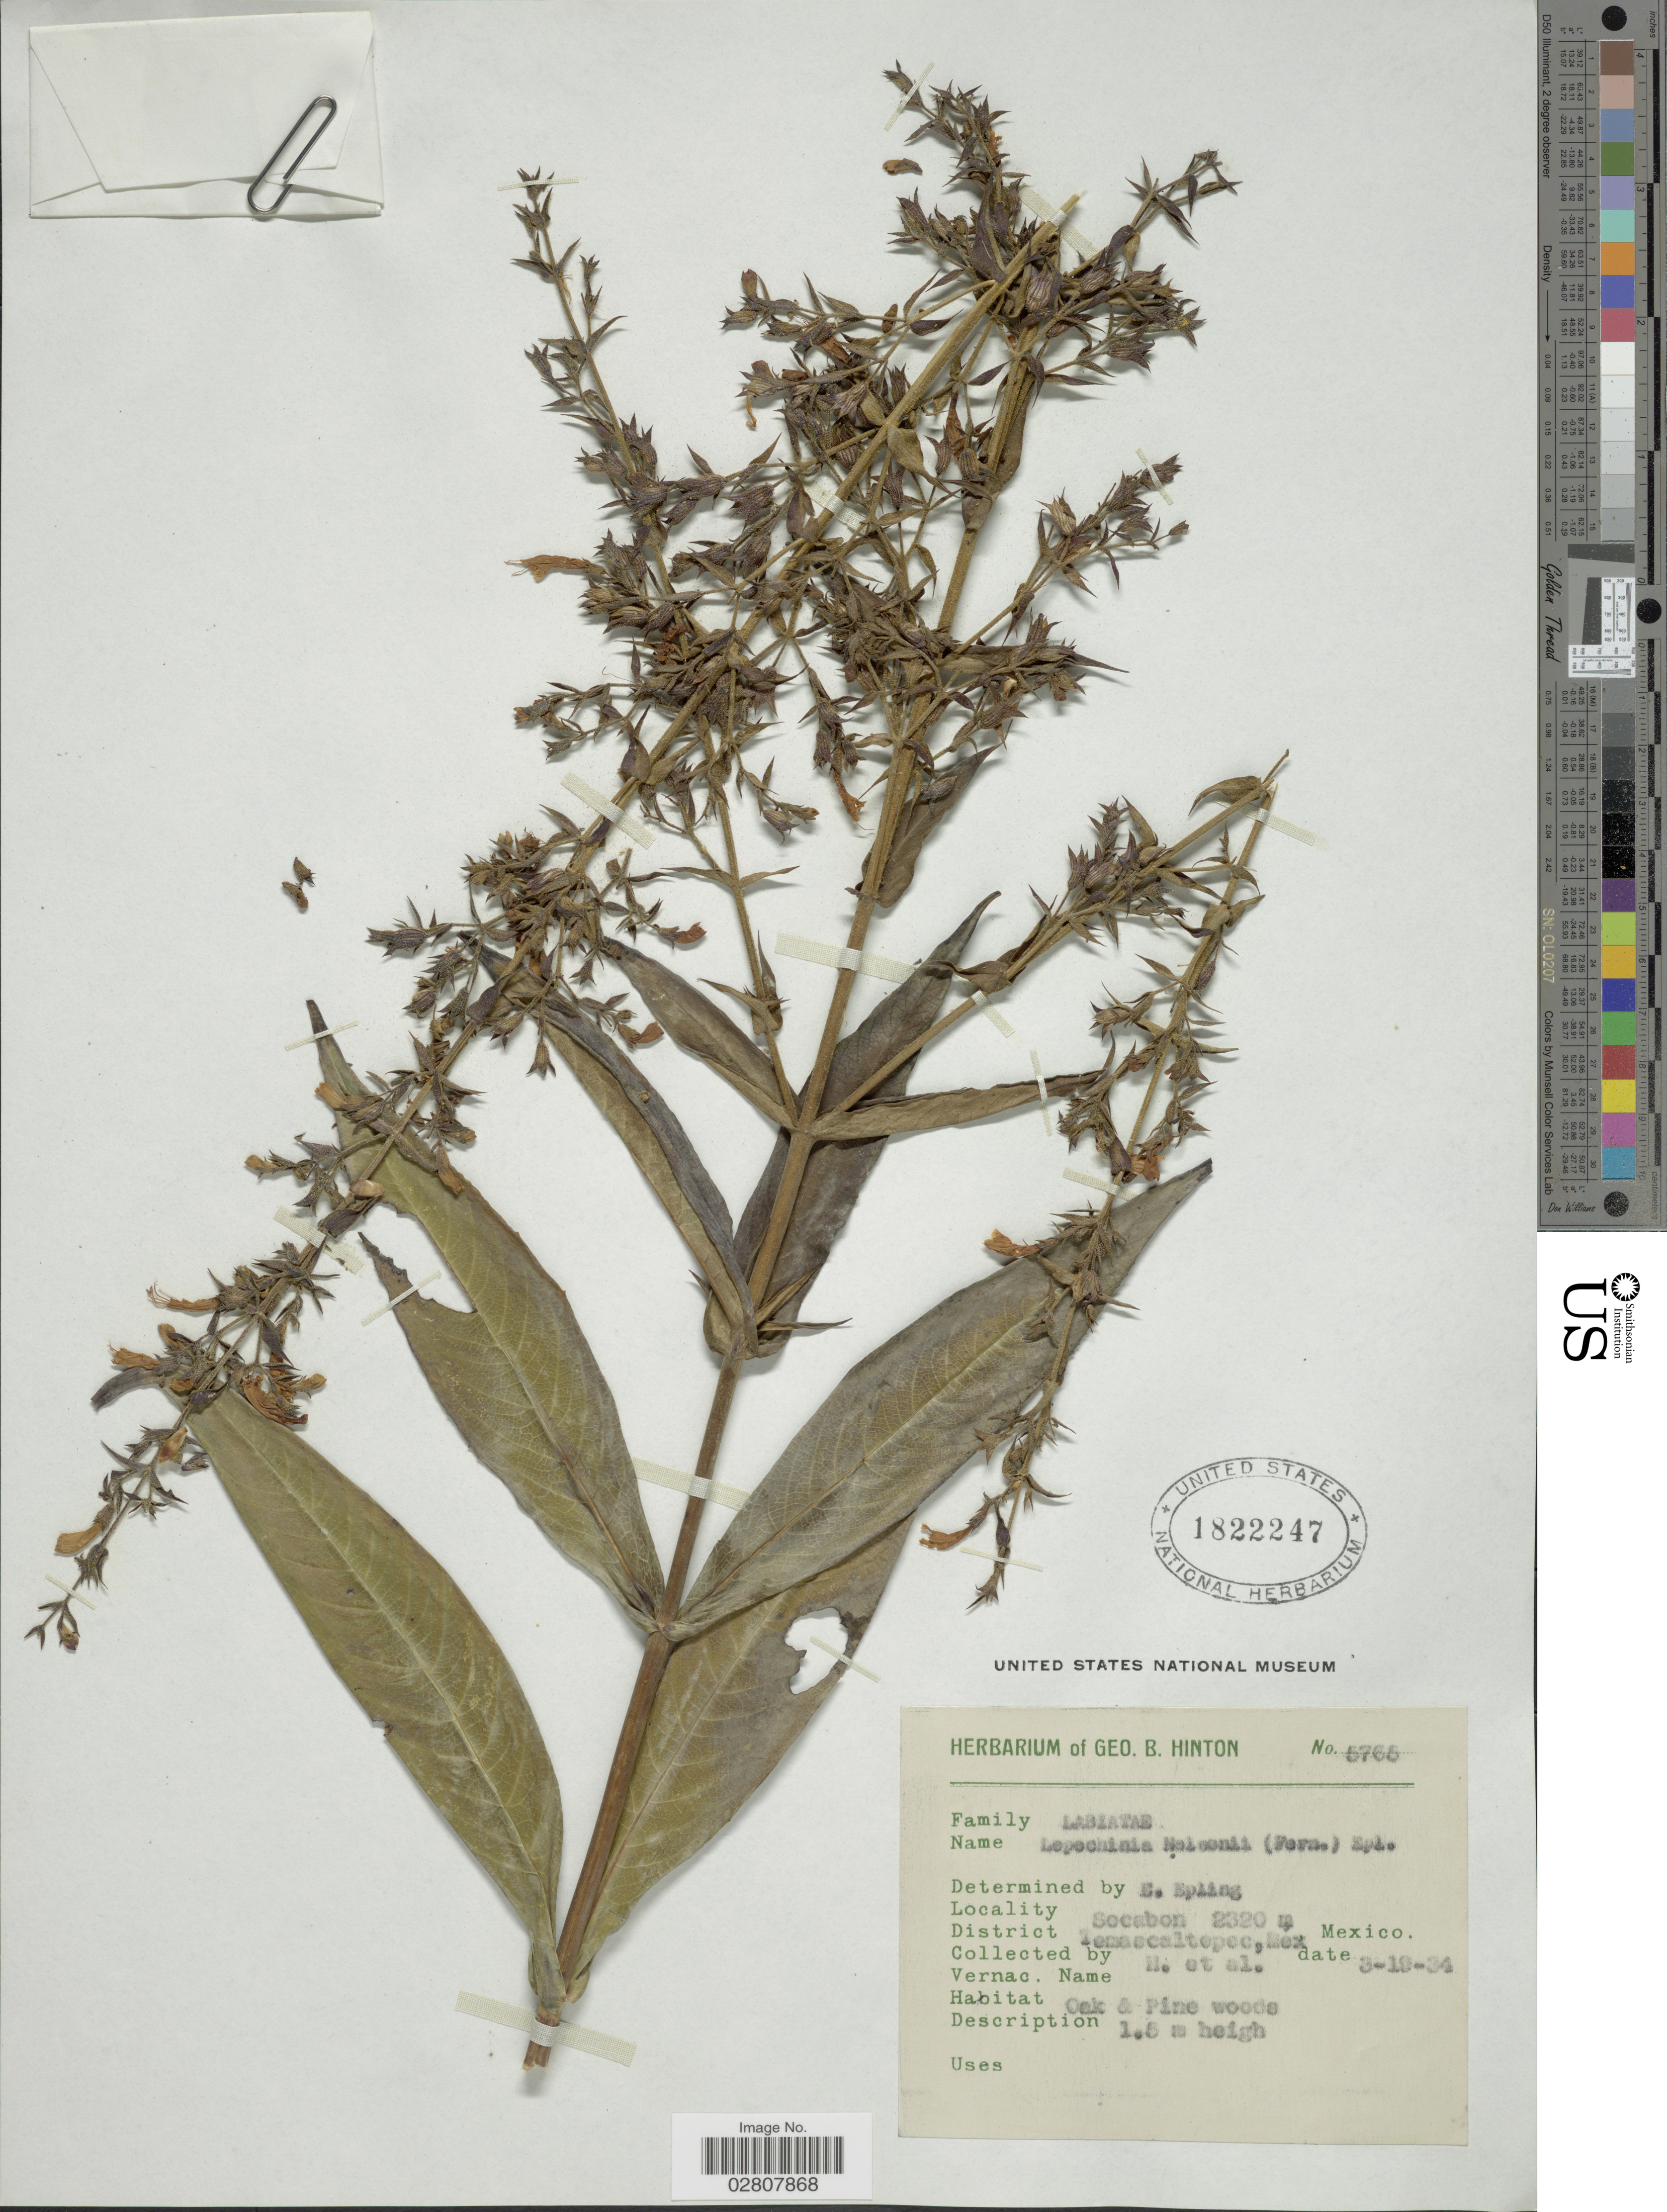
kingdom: Plantae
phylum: Tracheophyta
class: Magnoliopsida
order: Lamiales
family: Lamiaceae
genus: Lepechinia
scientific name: Lepechinia nelsonii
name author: (Fernald) Epling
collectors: G. B. Hinton & et al.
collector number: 5766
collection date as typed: Transcribed d/m/y: 19/3/24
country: Mexico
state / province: México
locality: Socabon. District Temascaltepec.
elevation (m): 2320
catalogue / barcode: US 1822247